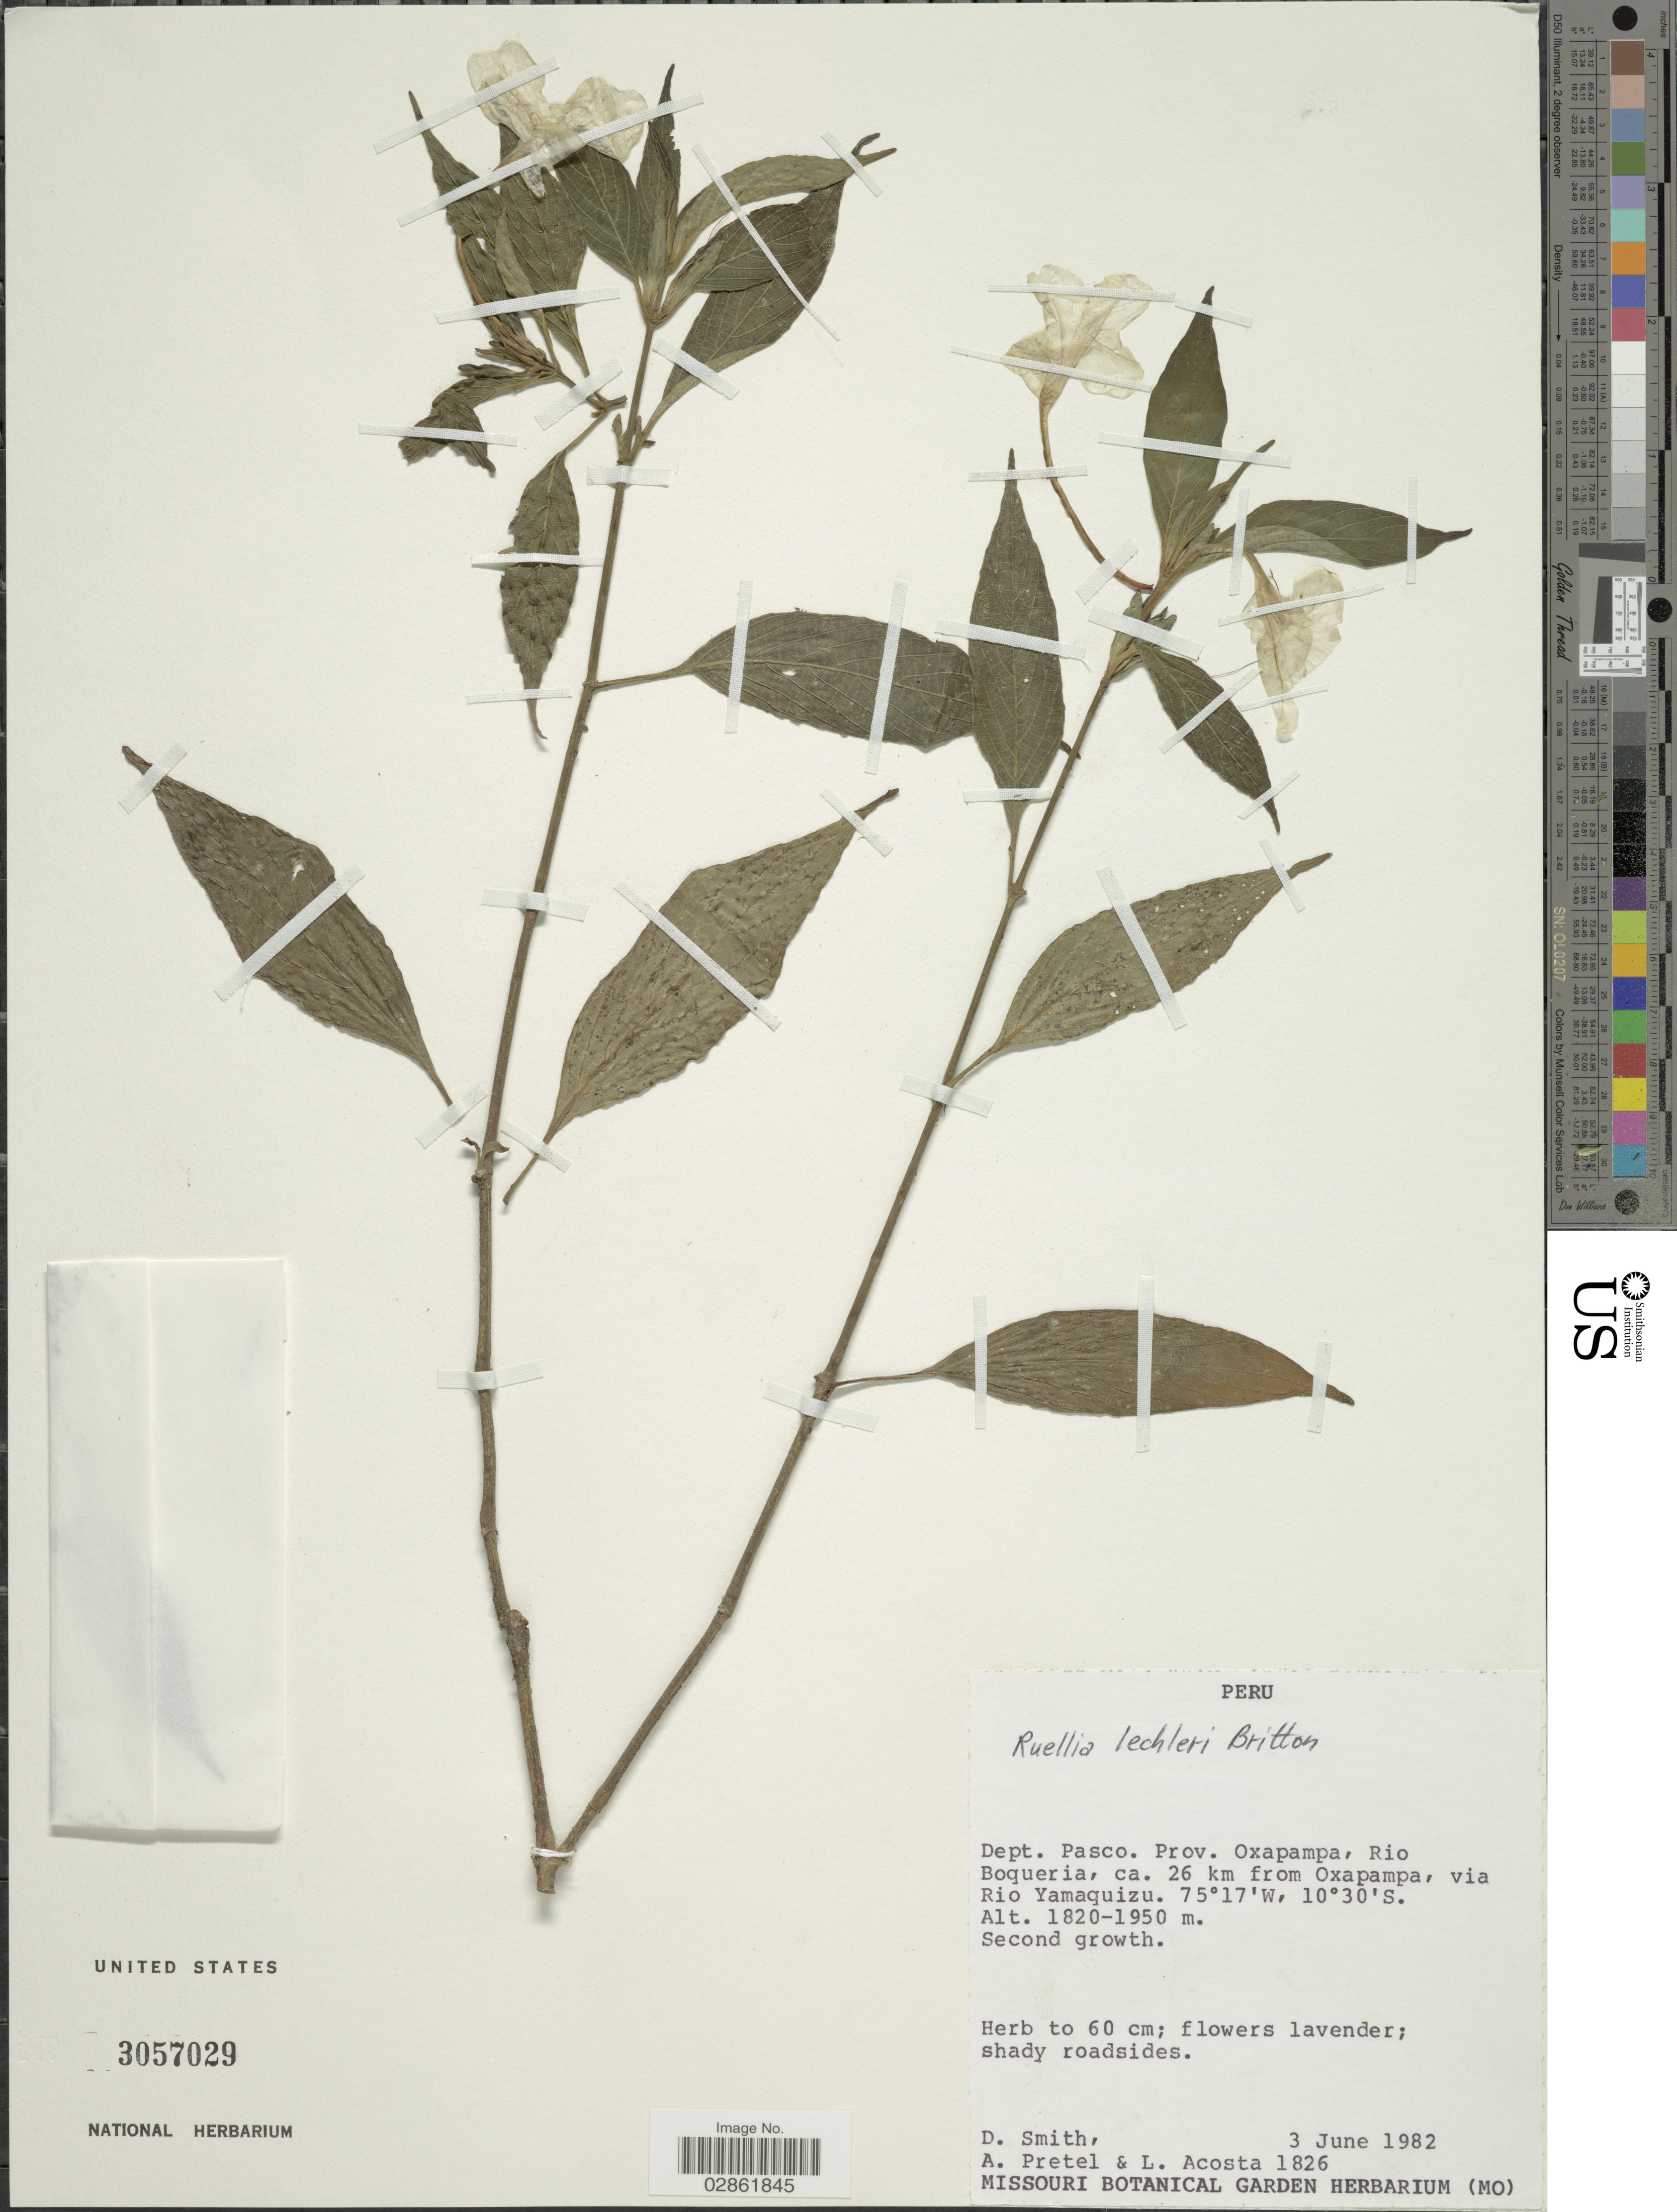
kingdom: Plantae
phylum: Tracheophyta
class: Magnoliopsida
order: Lamiales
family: Acanthaceae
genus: Ruellia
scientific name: Ruellia puri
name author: Mart. ex Nees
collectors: D. Smith, A. Pretel & L. Acosta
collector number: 1826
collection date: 1982-06-03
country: Peru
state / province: Pasco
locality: Dept. Pasco. Prov. Oxapampa, Rio Boqueria, ca. 26 km from Oxapampa, via Rio Yamaquizu.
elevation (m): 1820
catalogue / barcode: US 3057029